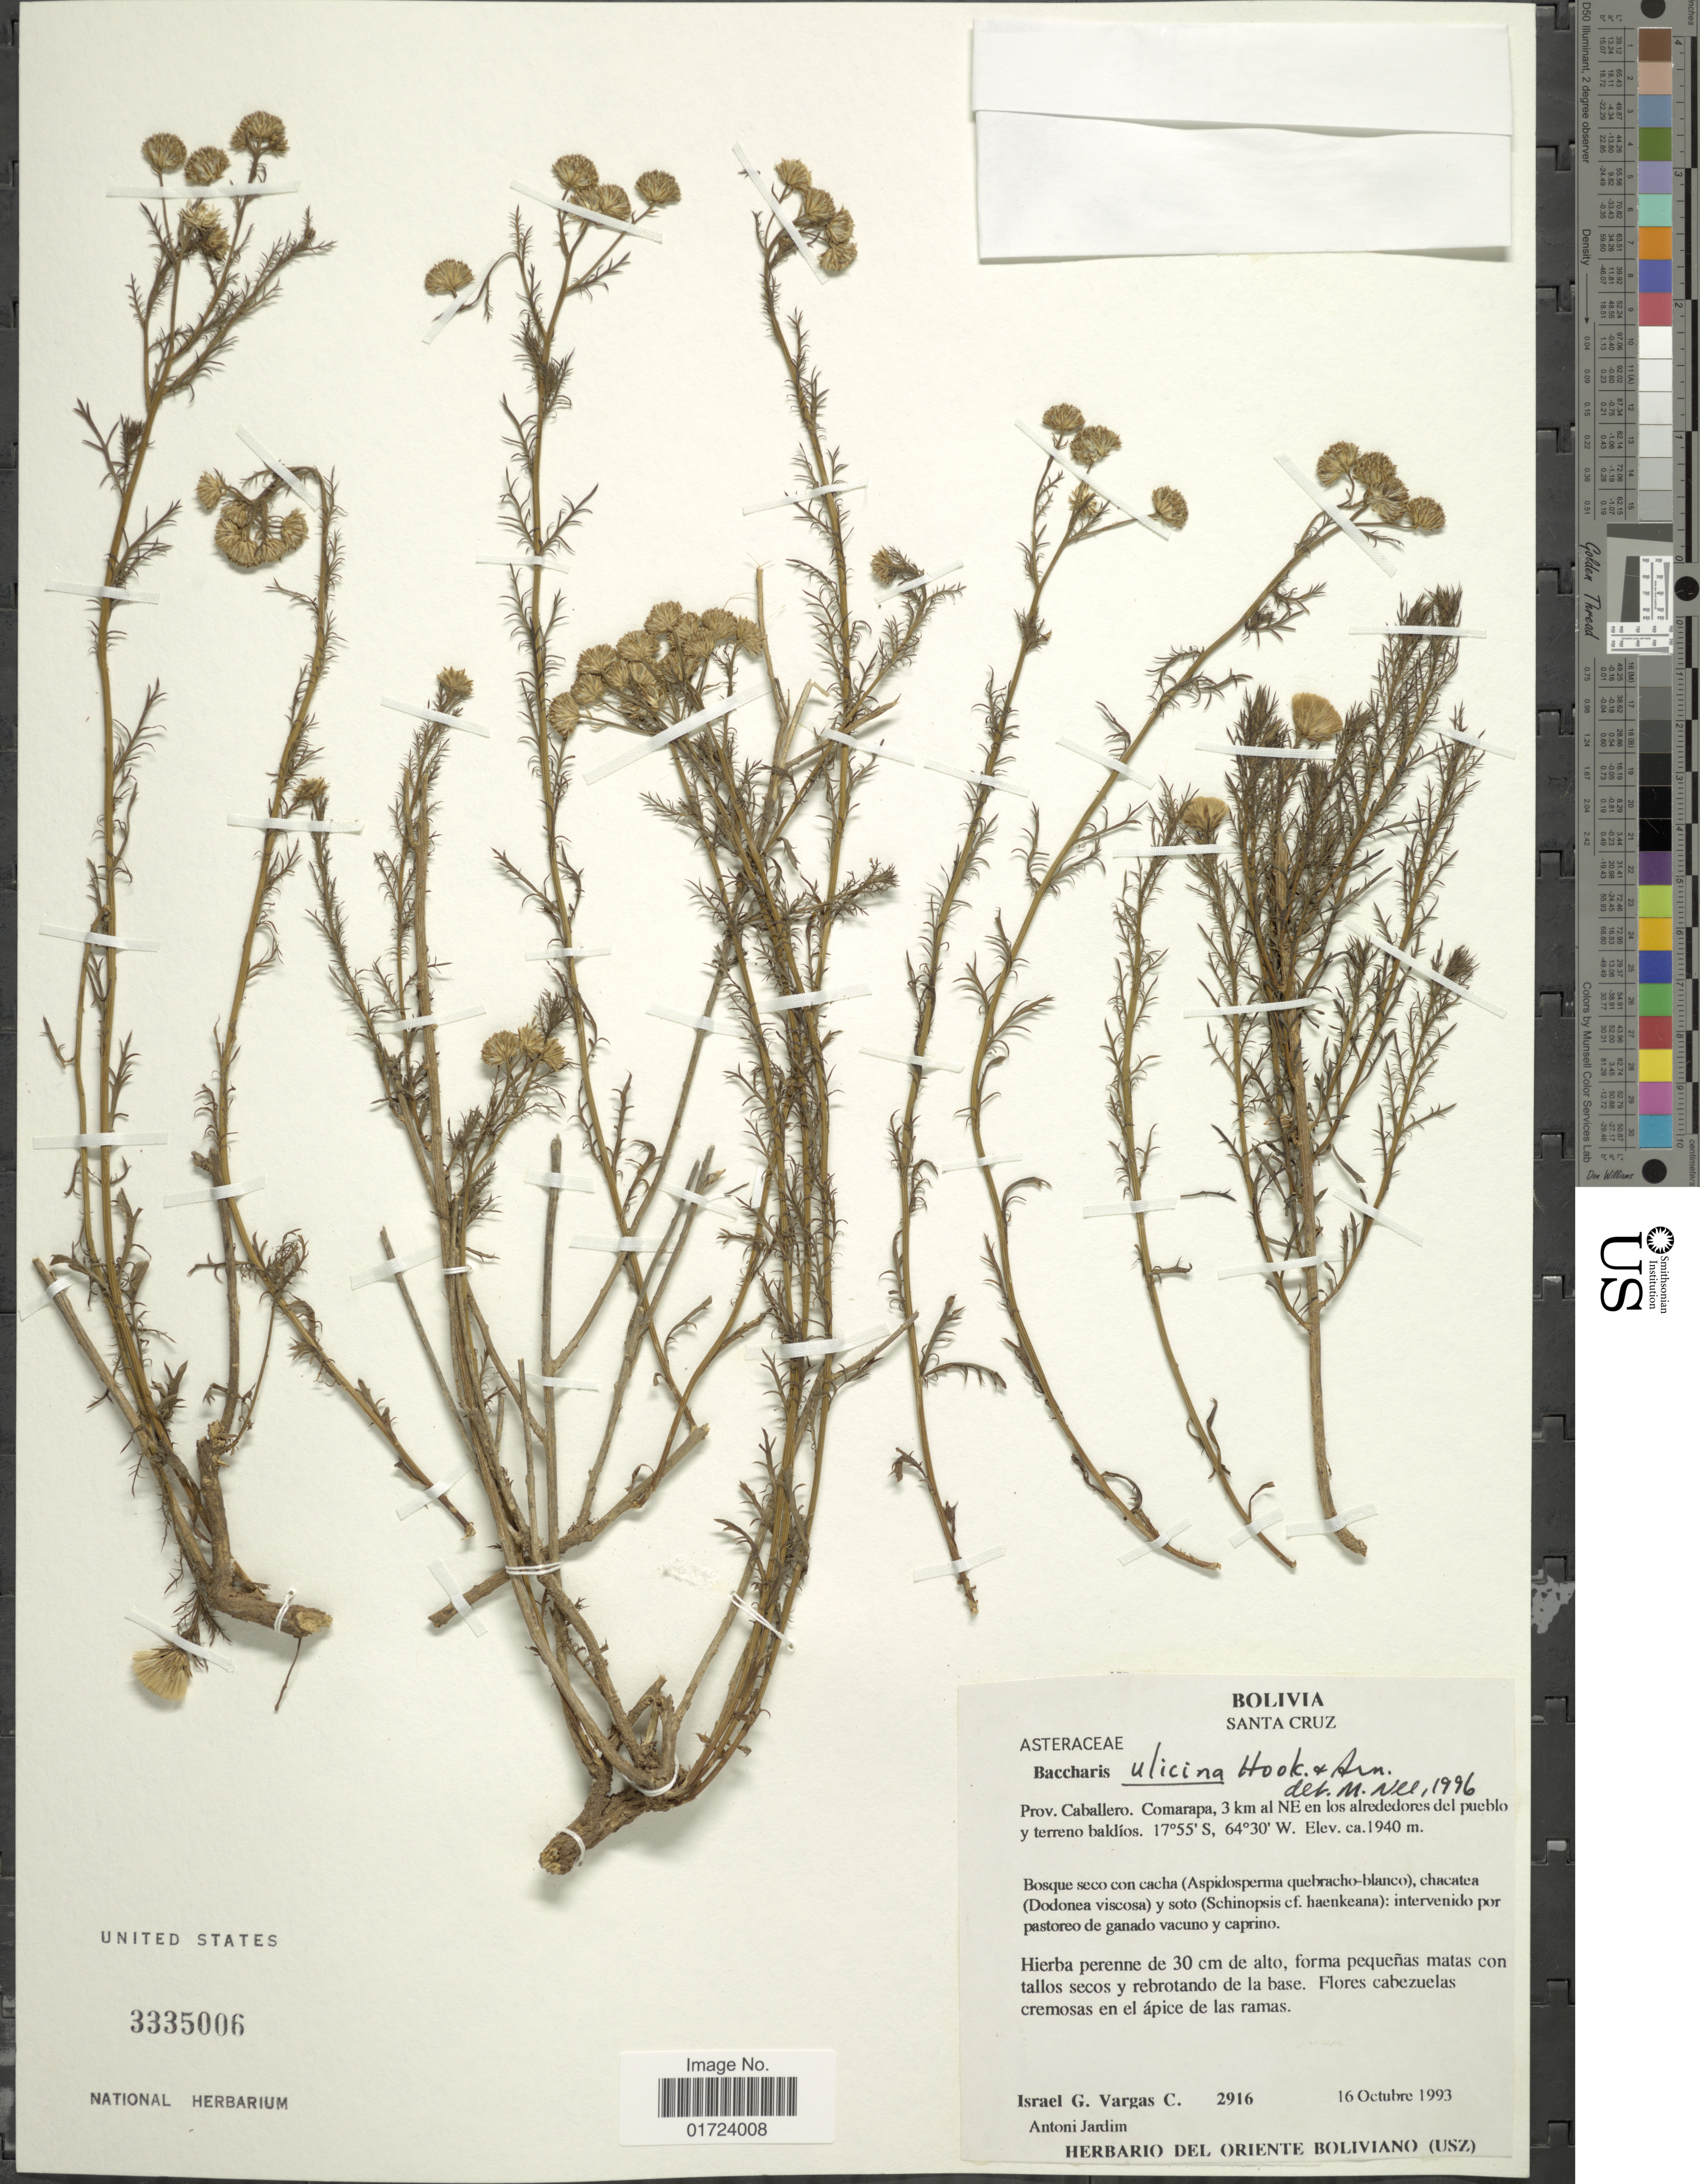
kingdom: Plantae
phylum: Tracheophyta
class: Magnoliopsida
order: Asterales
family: Asteraceae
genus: Baccharis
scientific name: Baccharis ulicina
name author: Hook. & Arn.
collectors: I. G. Vargas C. & A. Jardim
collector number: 2916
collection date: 1993-10-16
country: Bolivia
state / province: Santa Cruz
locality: Prov. Caballero, Comarapa, 3 km al NE en los alrededores del pueblo y terreno baldios.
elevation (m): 1940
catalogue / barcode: US 3335006